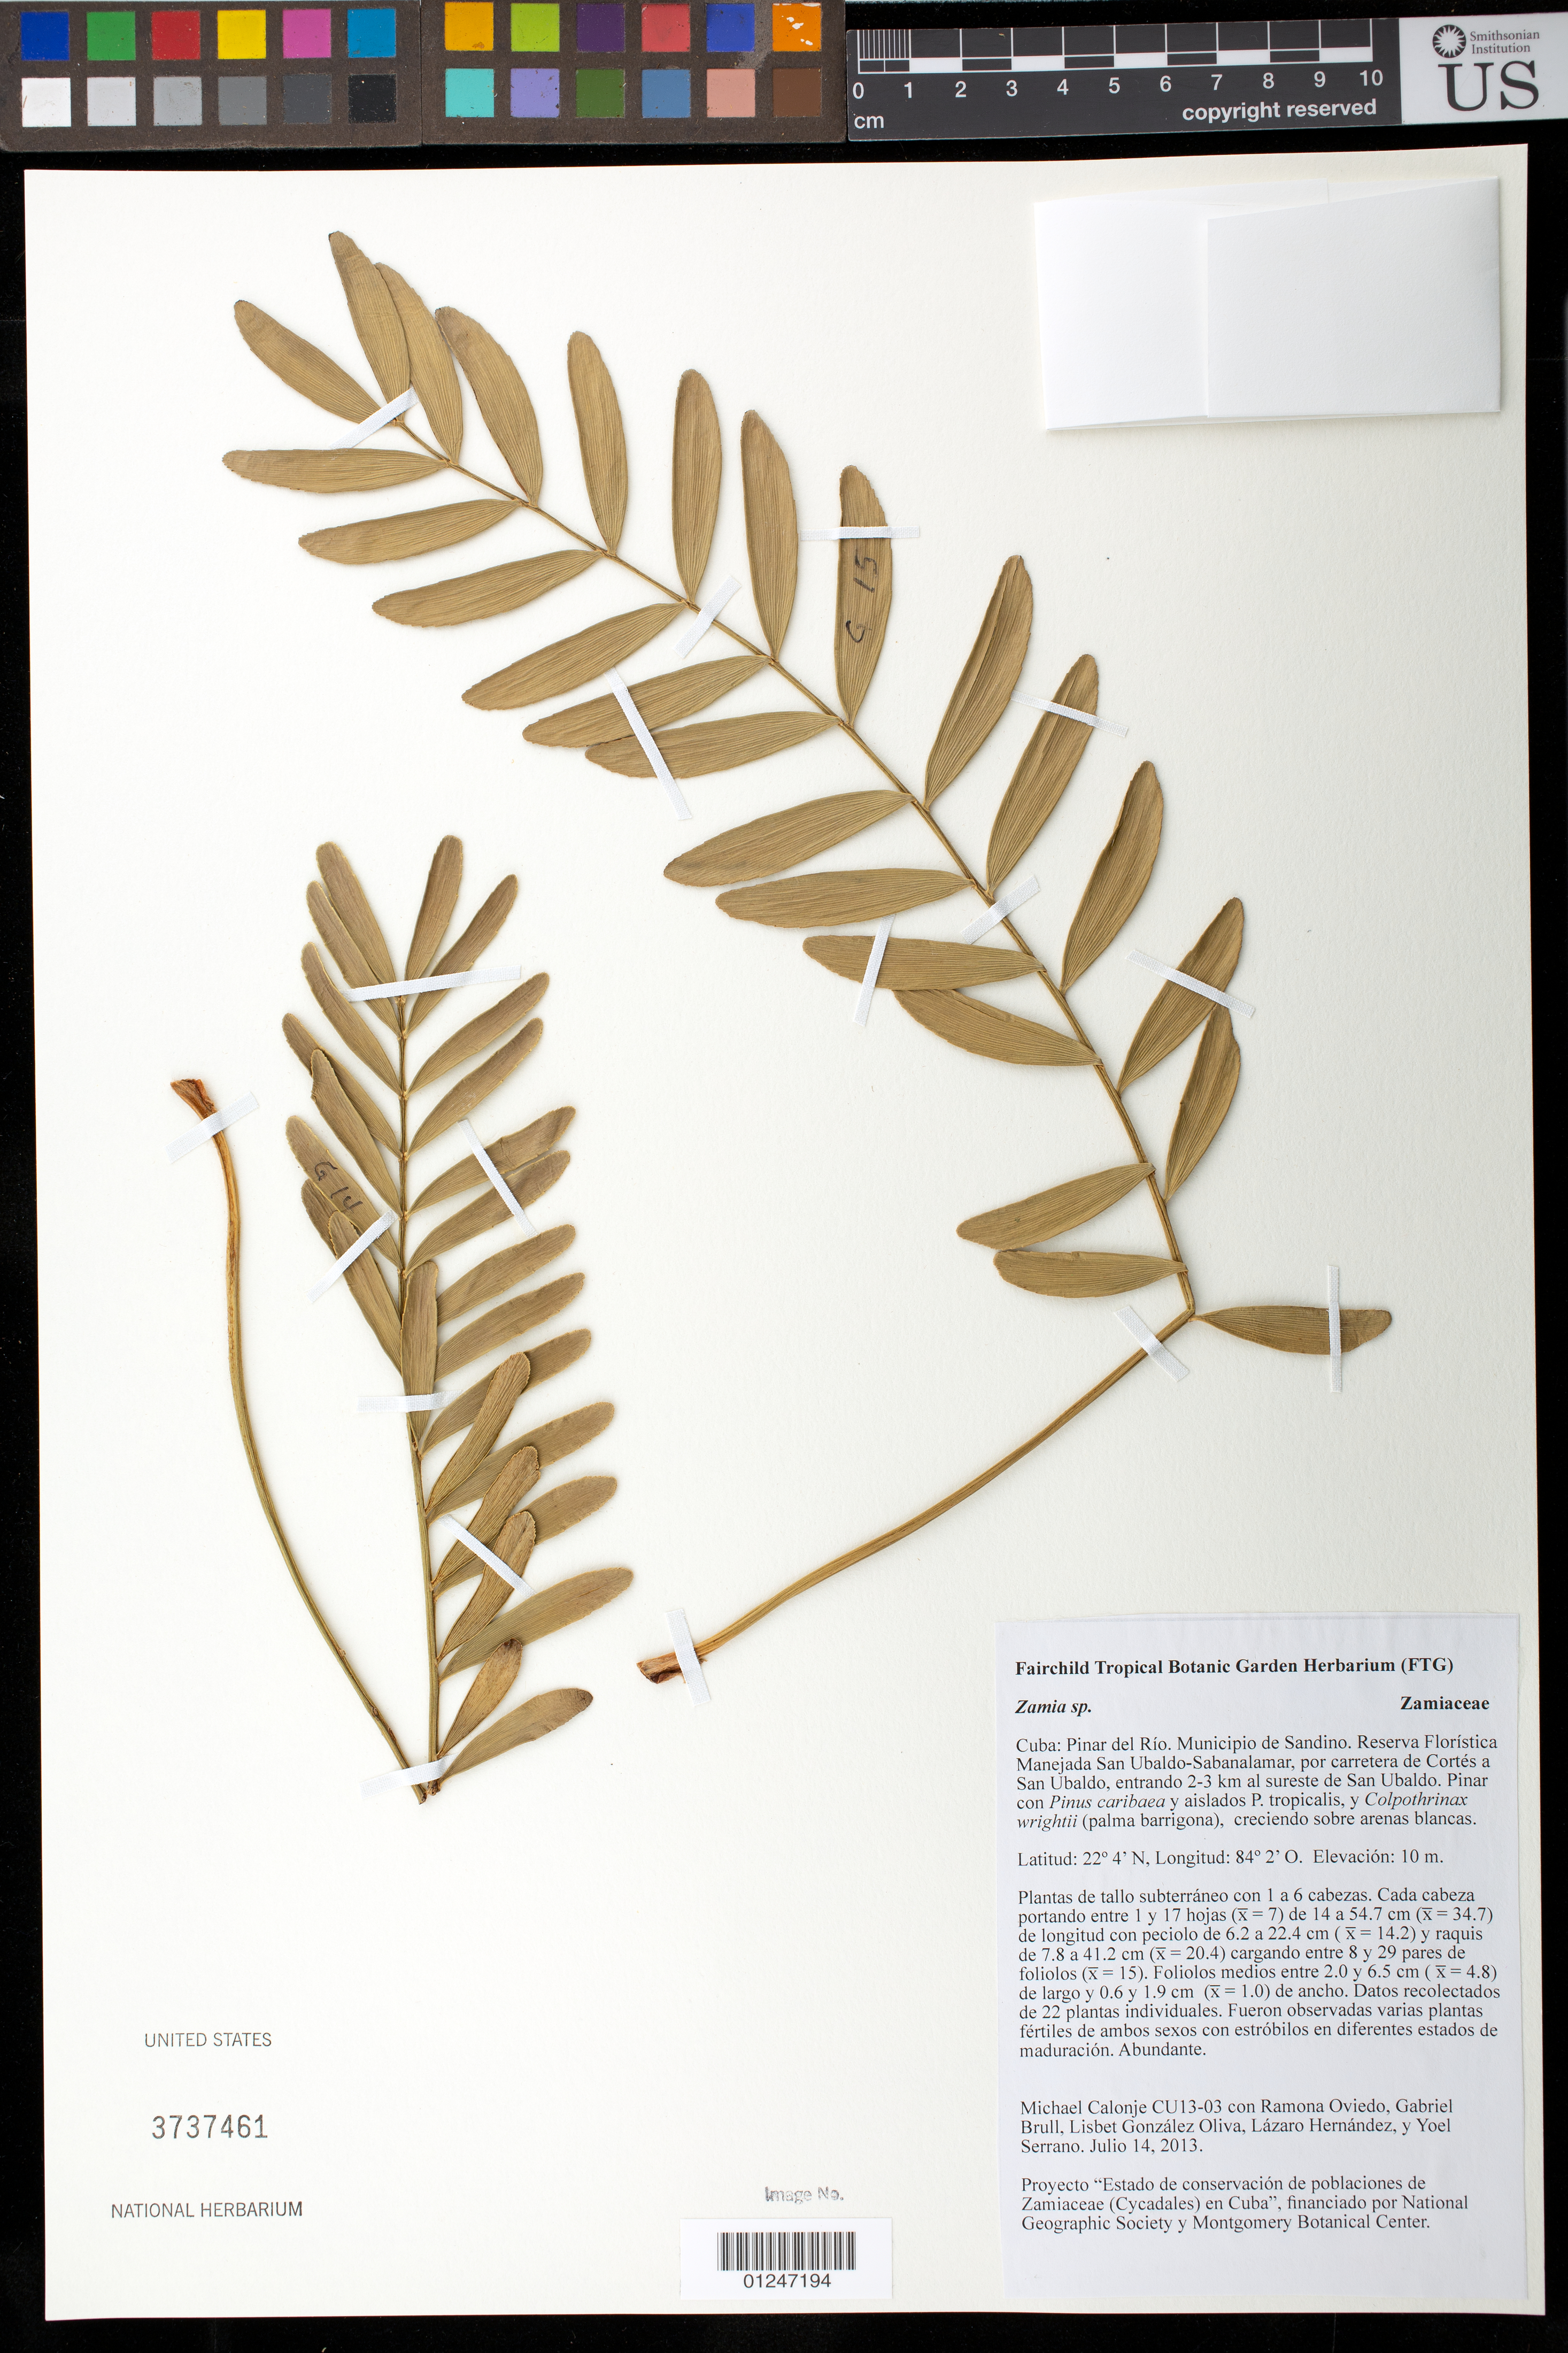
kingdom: Plantae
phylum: Tracheophyta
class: Cycadopsida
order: Cycadales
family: Zamiaceae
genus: Zamia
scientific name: Zamia sp.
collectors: M. Calonje, R. Oviedo, G. Brull Puebla, L. Oliva, L. Hernández & Y. Serrano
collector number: CU13-03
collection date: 2013-07-14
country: Cuba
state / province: Pinar del Río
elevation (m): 10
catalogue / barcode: US 3737461